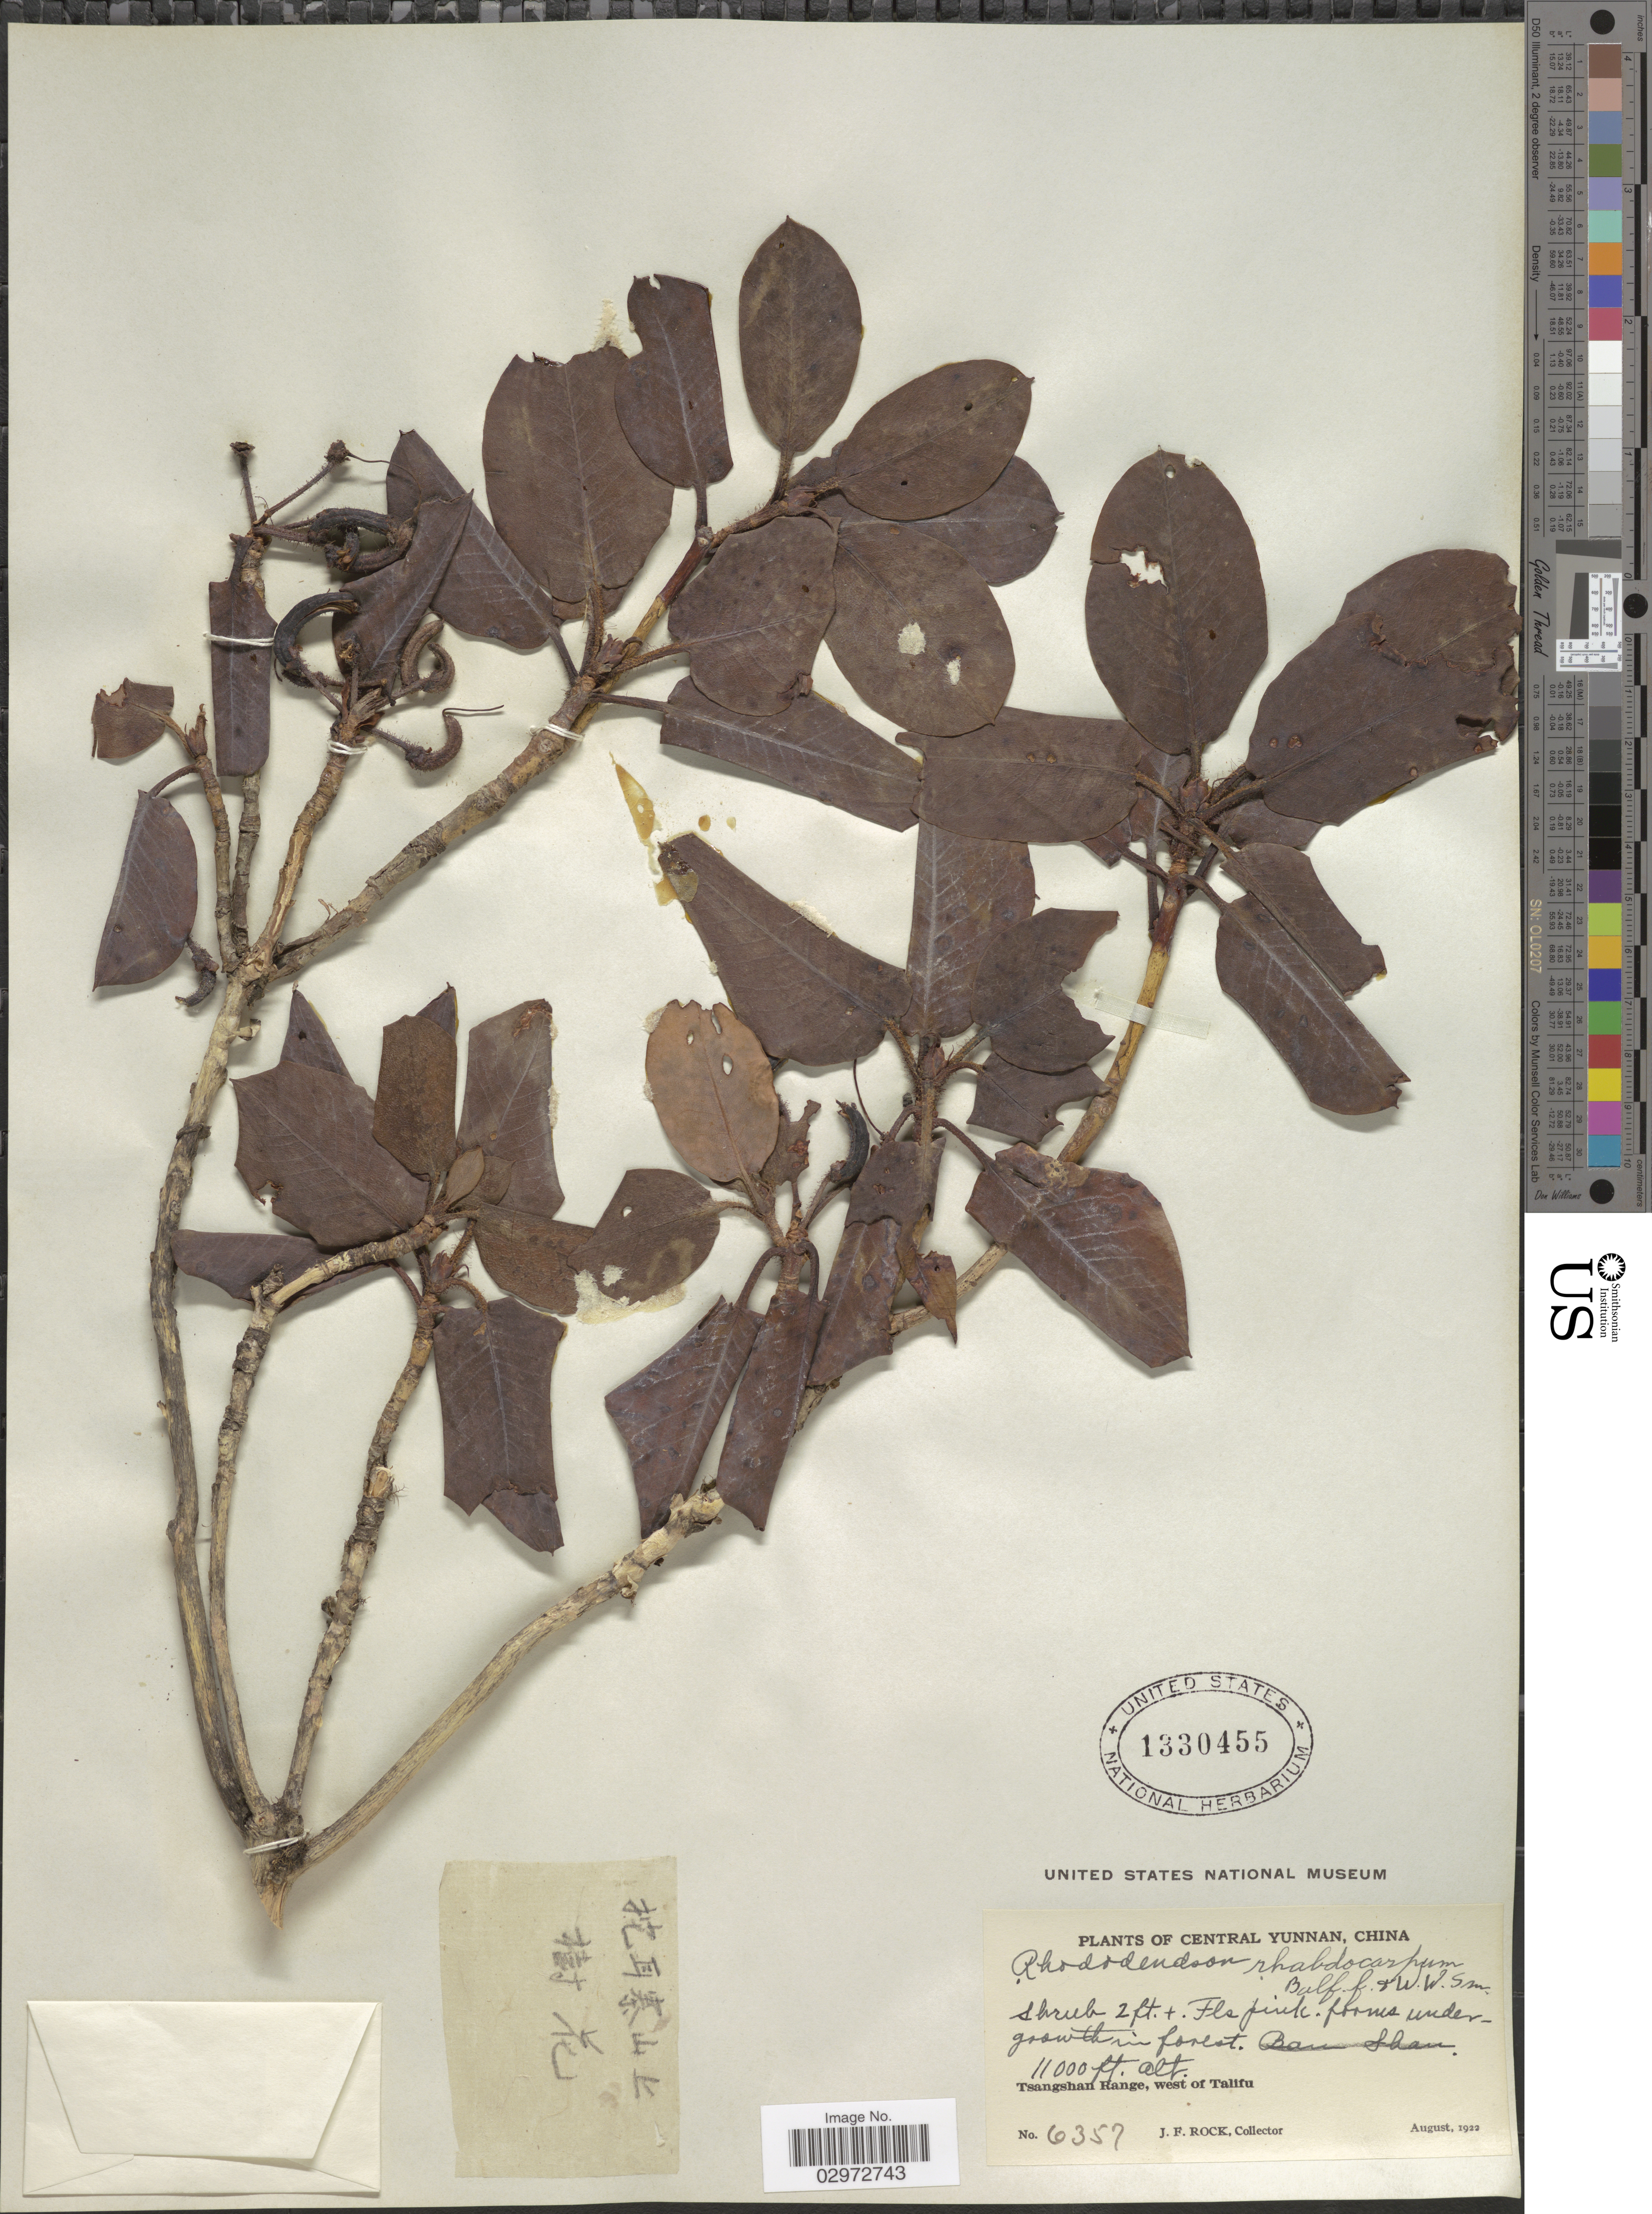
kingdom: Plantae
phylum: Tracheophyta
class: Magnoliopsida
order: Ericales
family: Ericaceae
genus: Rhododendron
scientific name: Rhododendron rhaibocarpum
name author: Balf. f. & W.W. Sm.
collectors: J. Rock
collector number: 6357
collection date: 1922-08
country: China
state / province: Yunnan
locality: Central Yunnan. Tsangshan Range, west of Talifu.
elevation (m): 3353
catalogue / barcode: US 1330455